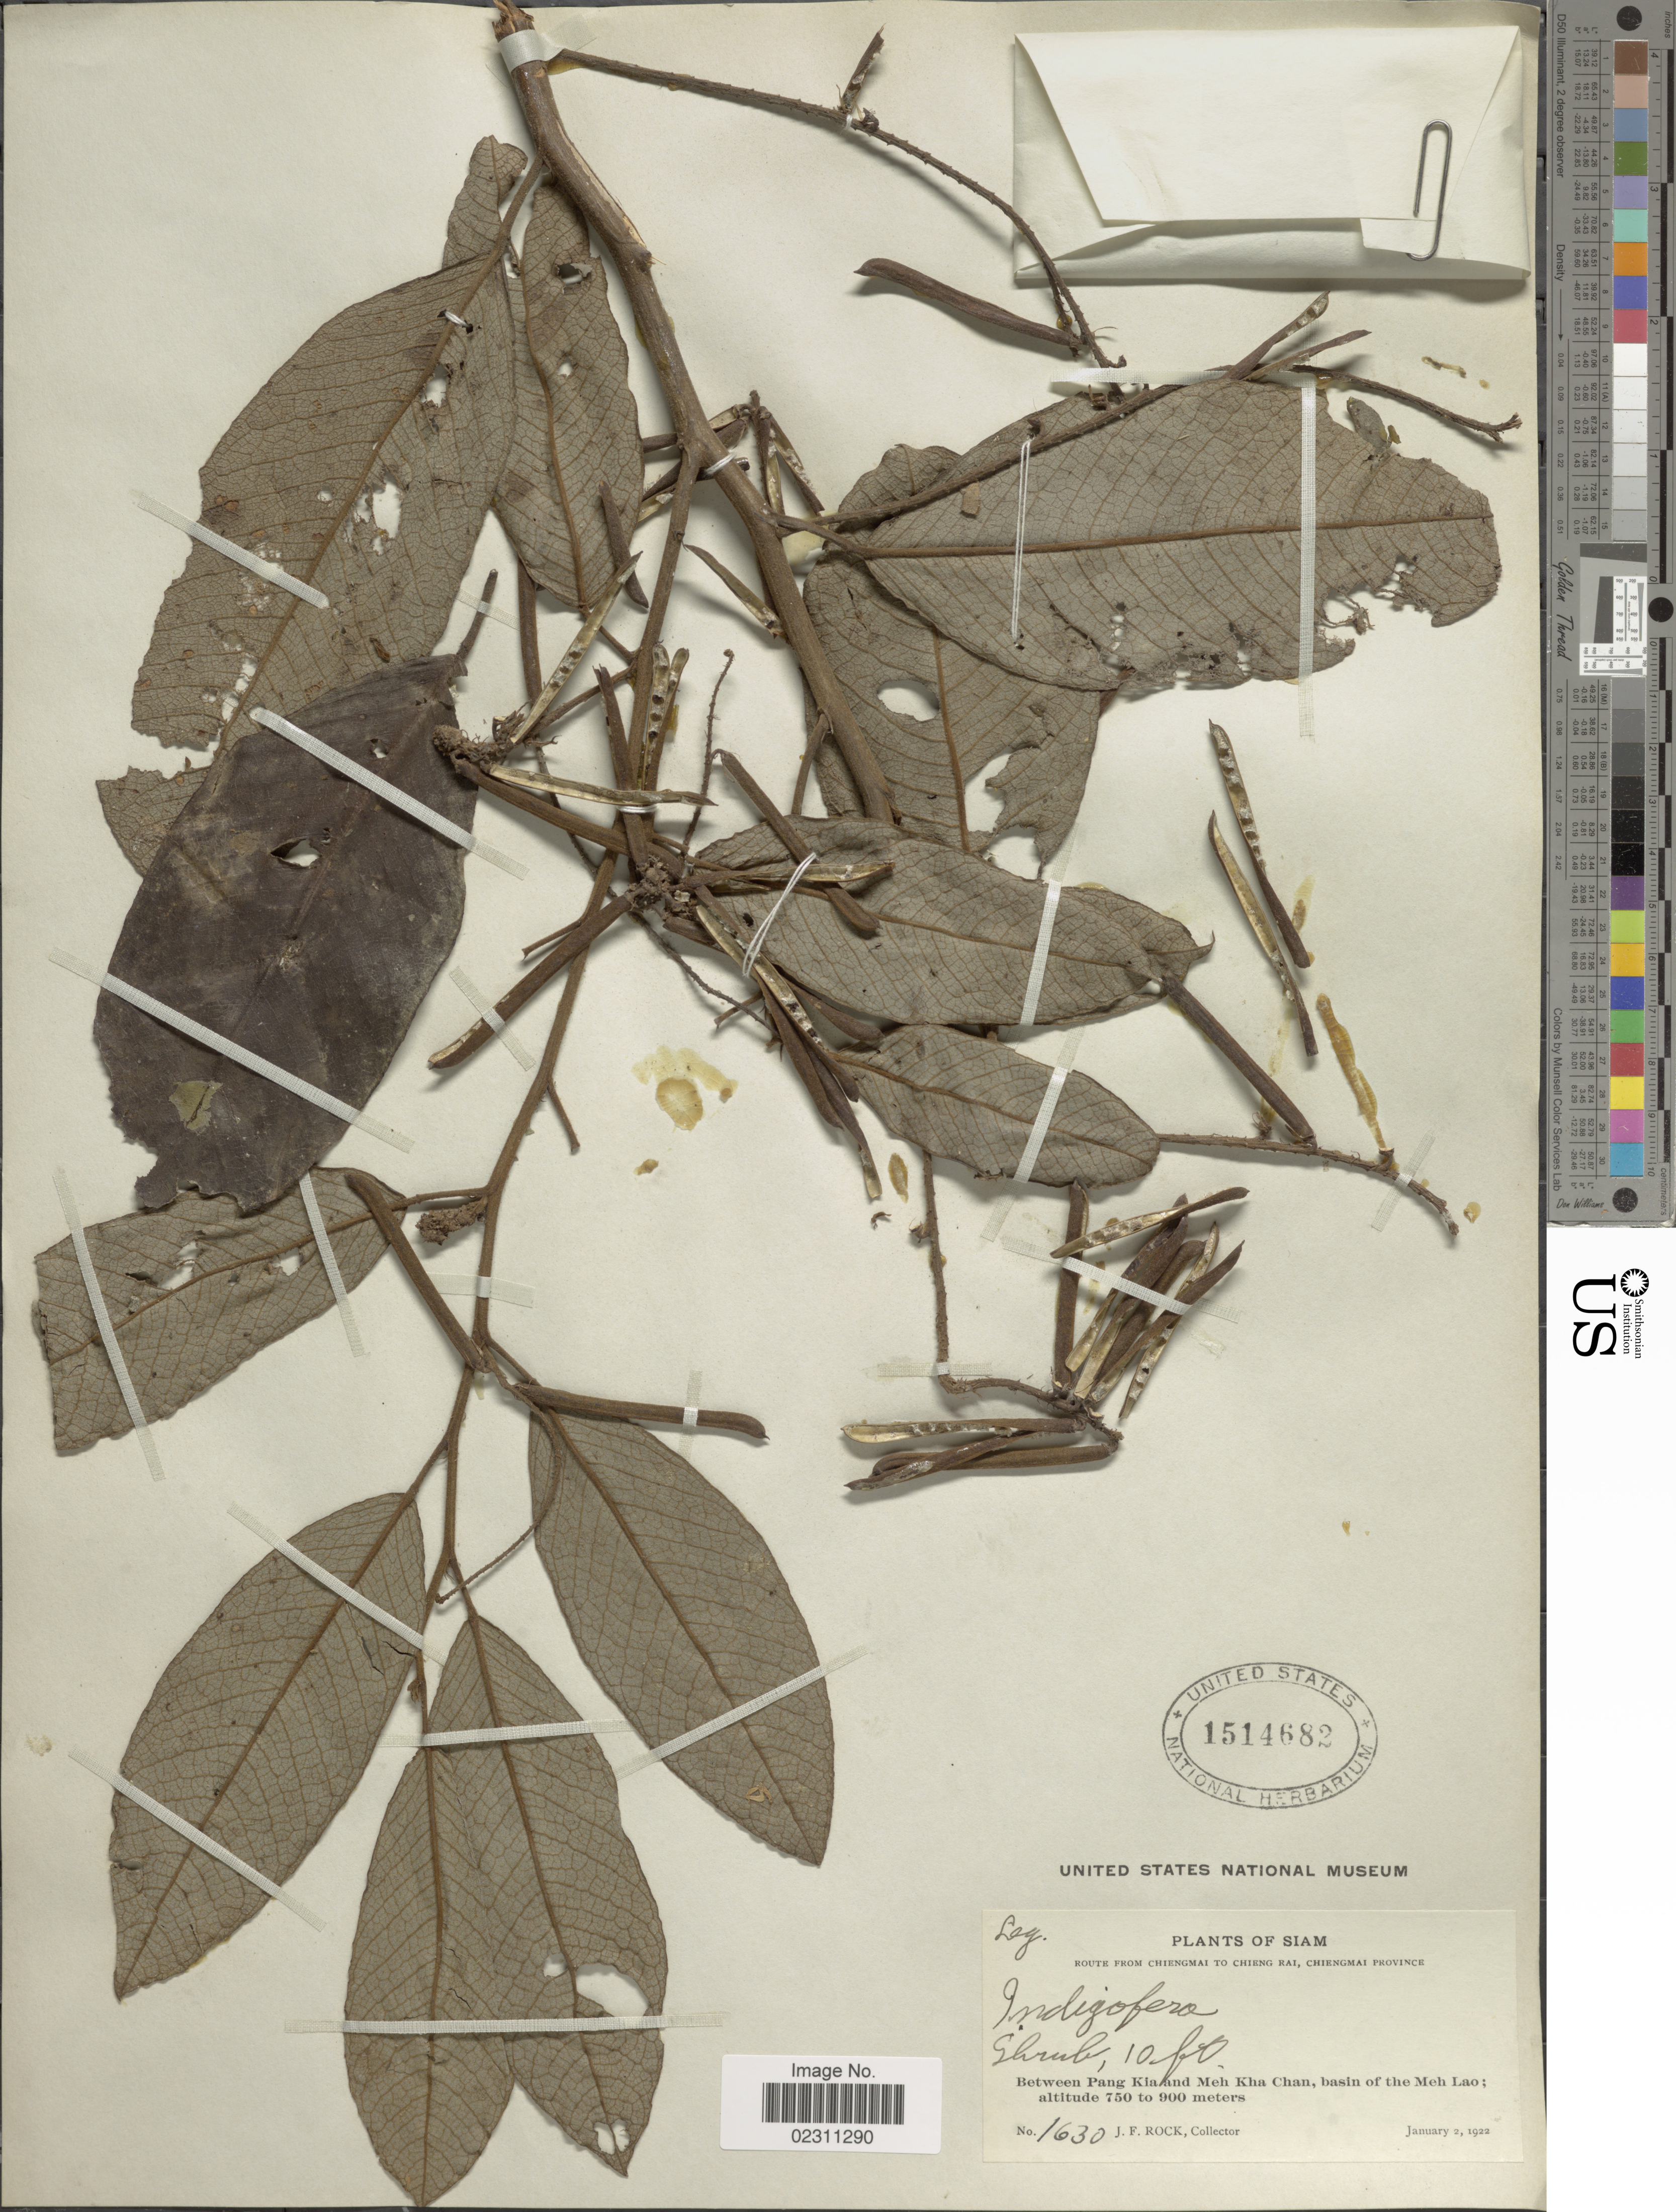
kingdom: Plantae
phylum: Tracheophyta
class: Magnoliopsida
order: Fabales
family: Fabaceae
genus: Indigofera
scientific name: Indigofera sp.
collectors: J. Rock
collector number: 1630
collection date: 1922-01-02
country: Thailand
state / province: Chiang Mai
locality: Siam. Between Pang Kia and Meh Kha Chan, basin of the Meh Lao, Route from Chiengmai to Chieng Rai, Chiengmai Province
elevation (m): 750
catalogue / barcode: US 1514682